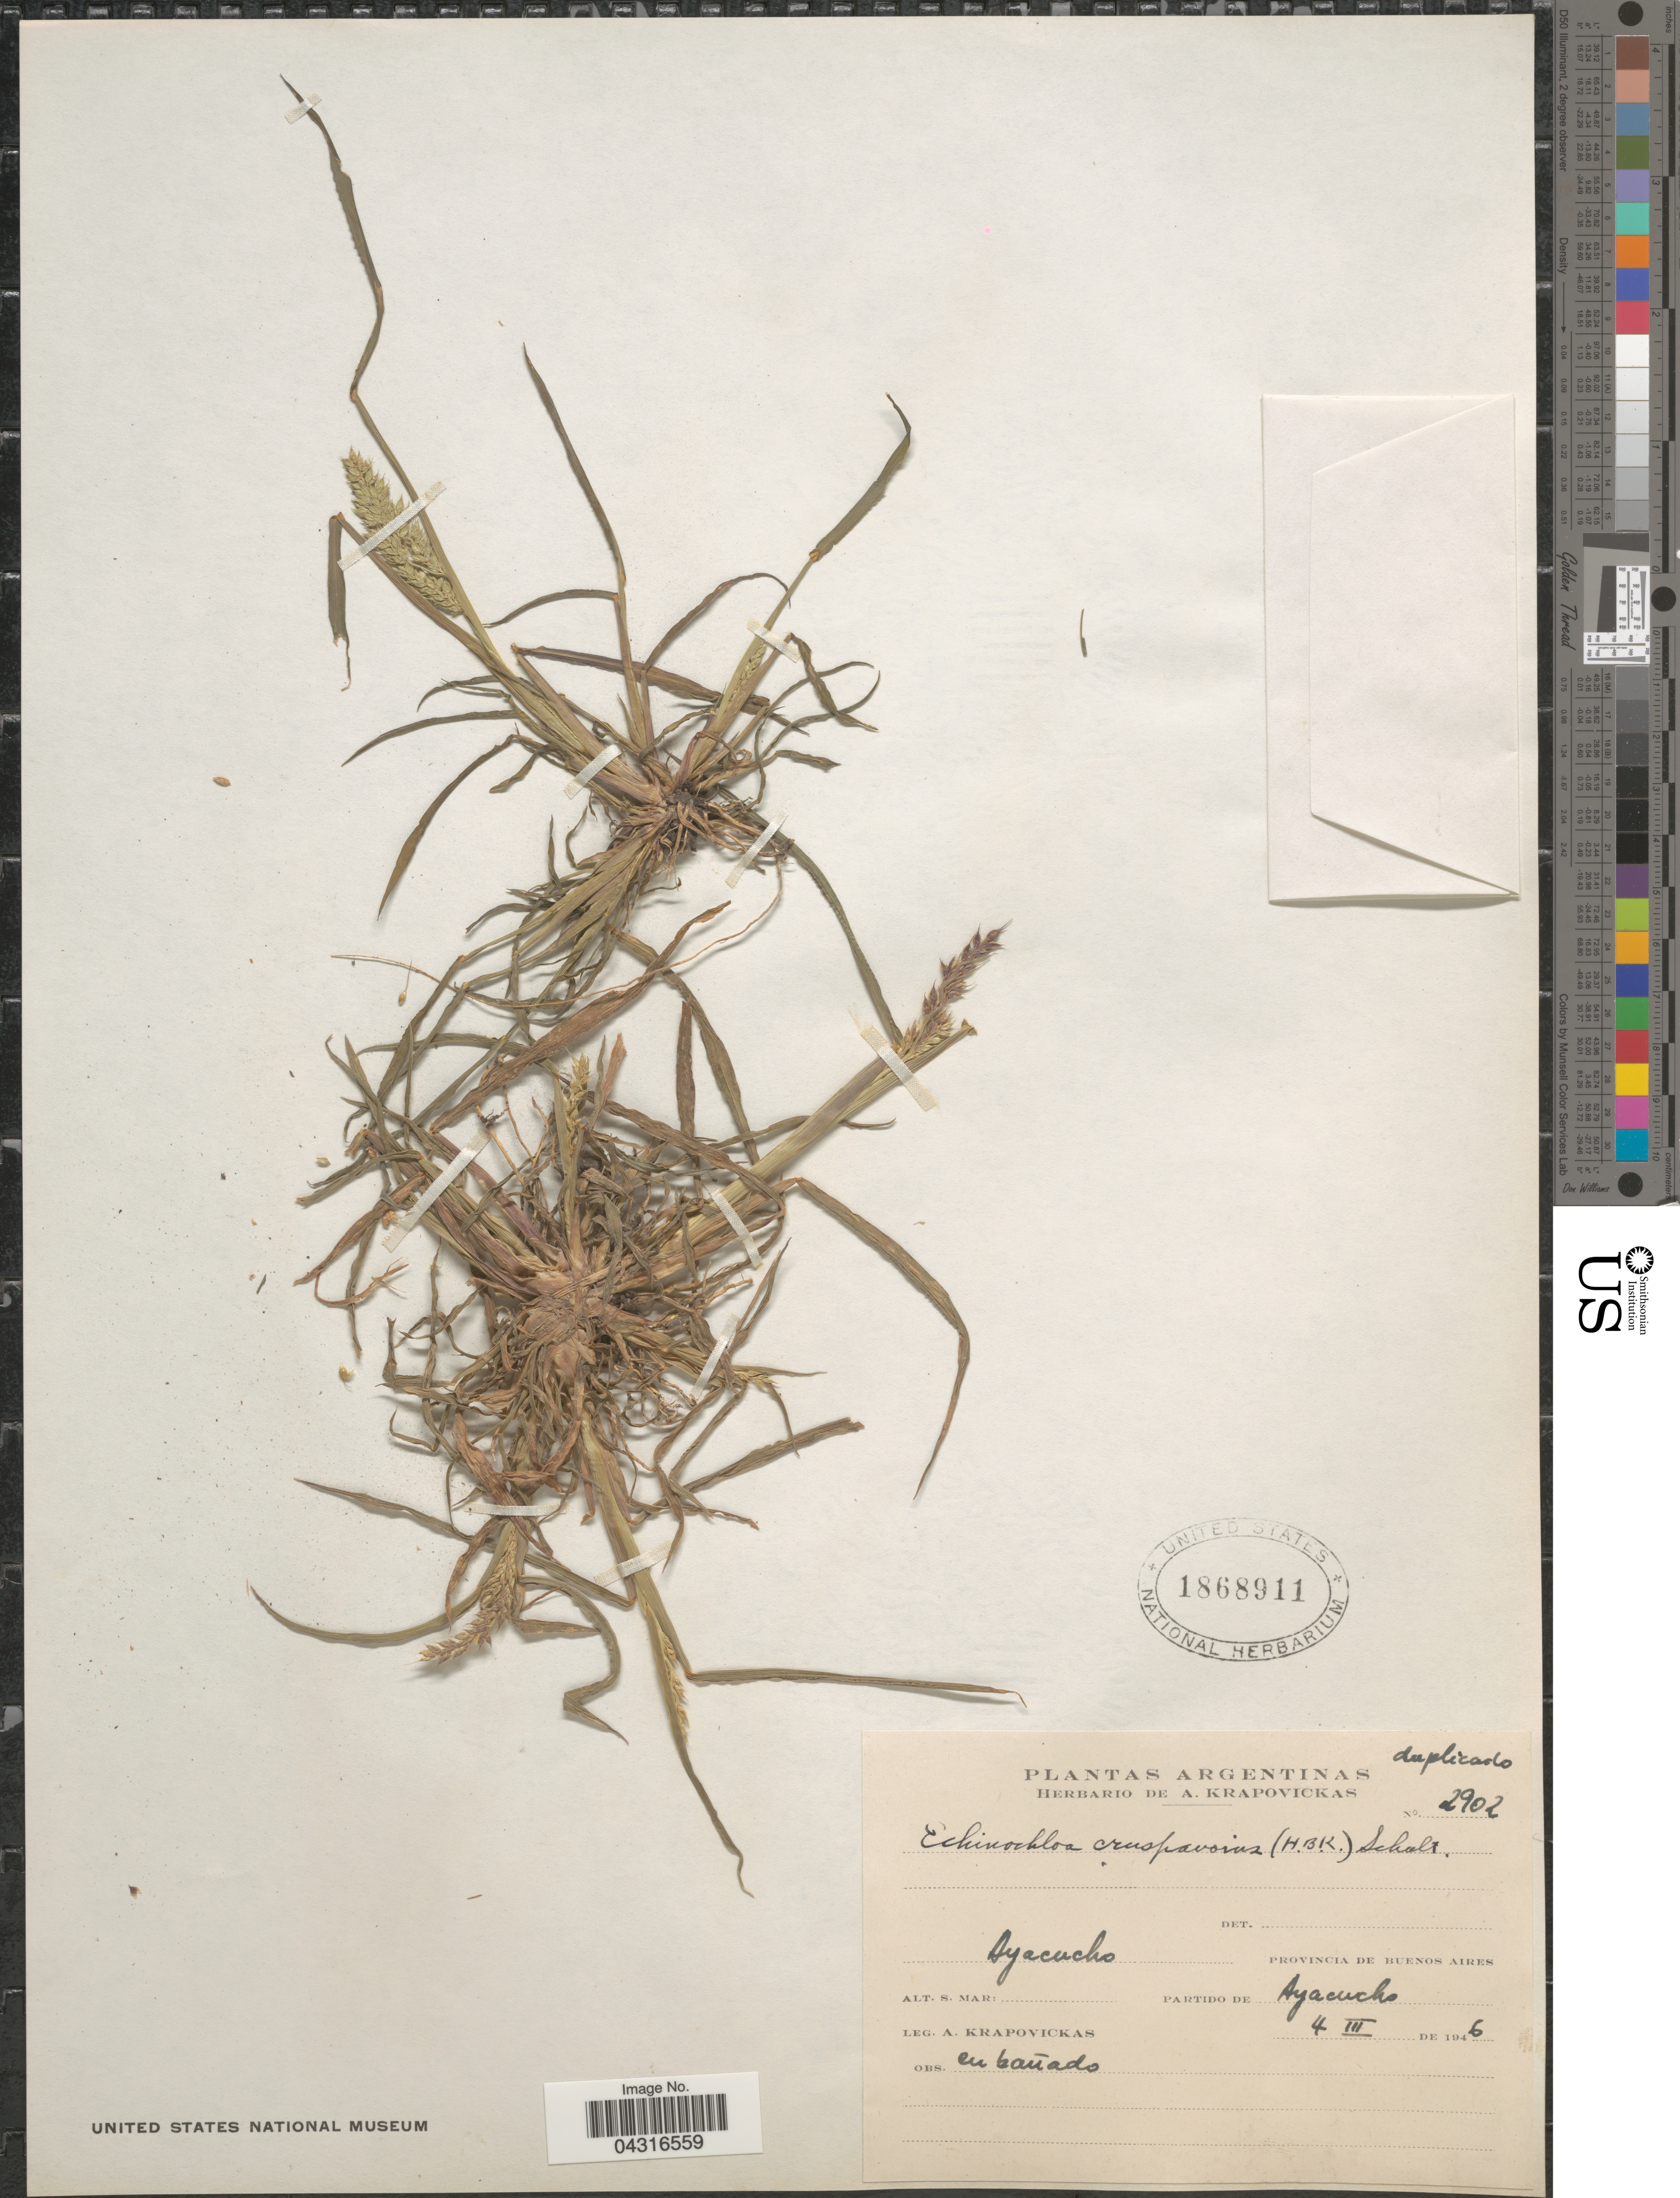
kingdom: Plantae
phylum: Tracheophyta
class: Liliopsida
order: Poales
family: Poaceae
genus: Echinochloa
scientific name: Echinochloa crus-pavonis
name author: (Kunth) Schult.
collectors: A. Krapovickas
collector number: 2909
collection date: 1946-03-04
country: Argentina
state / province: Buenos Aires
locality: Ayacucho. Partido de Ayacucho.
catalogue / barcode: US 1868911